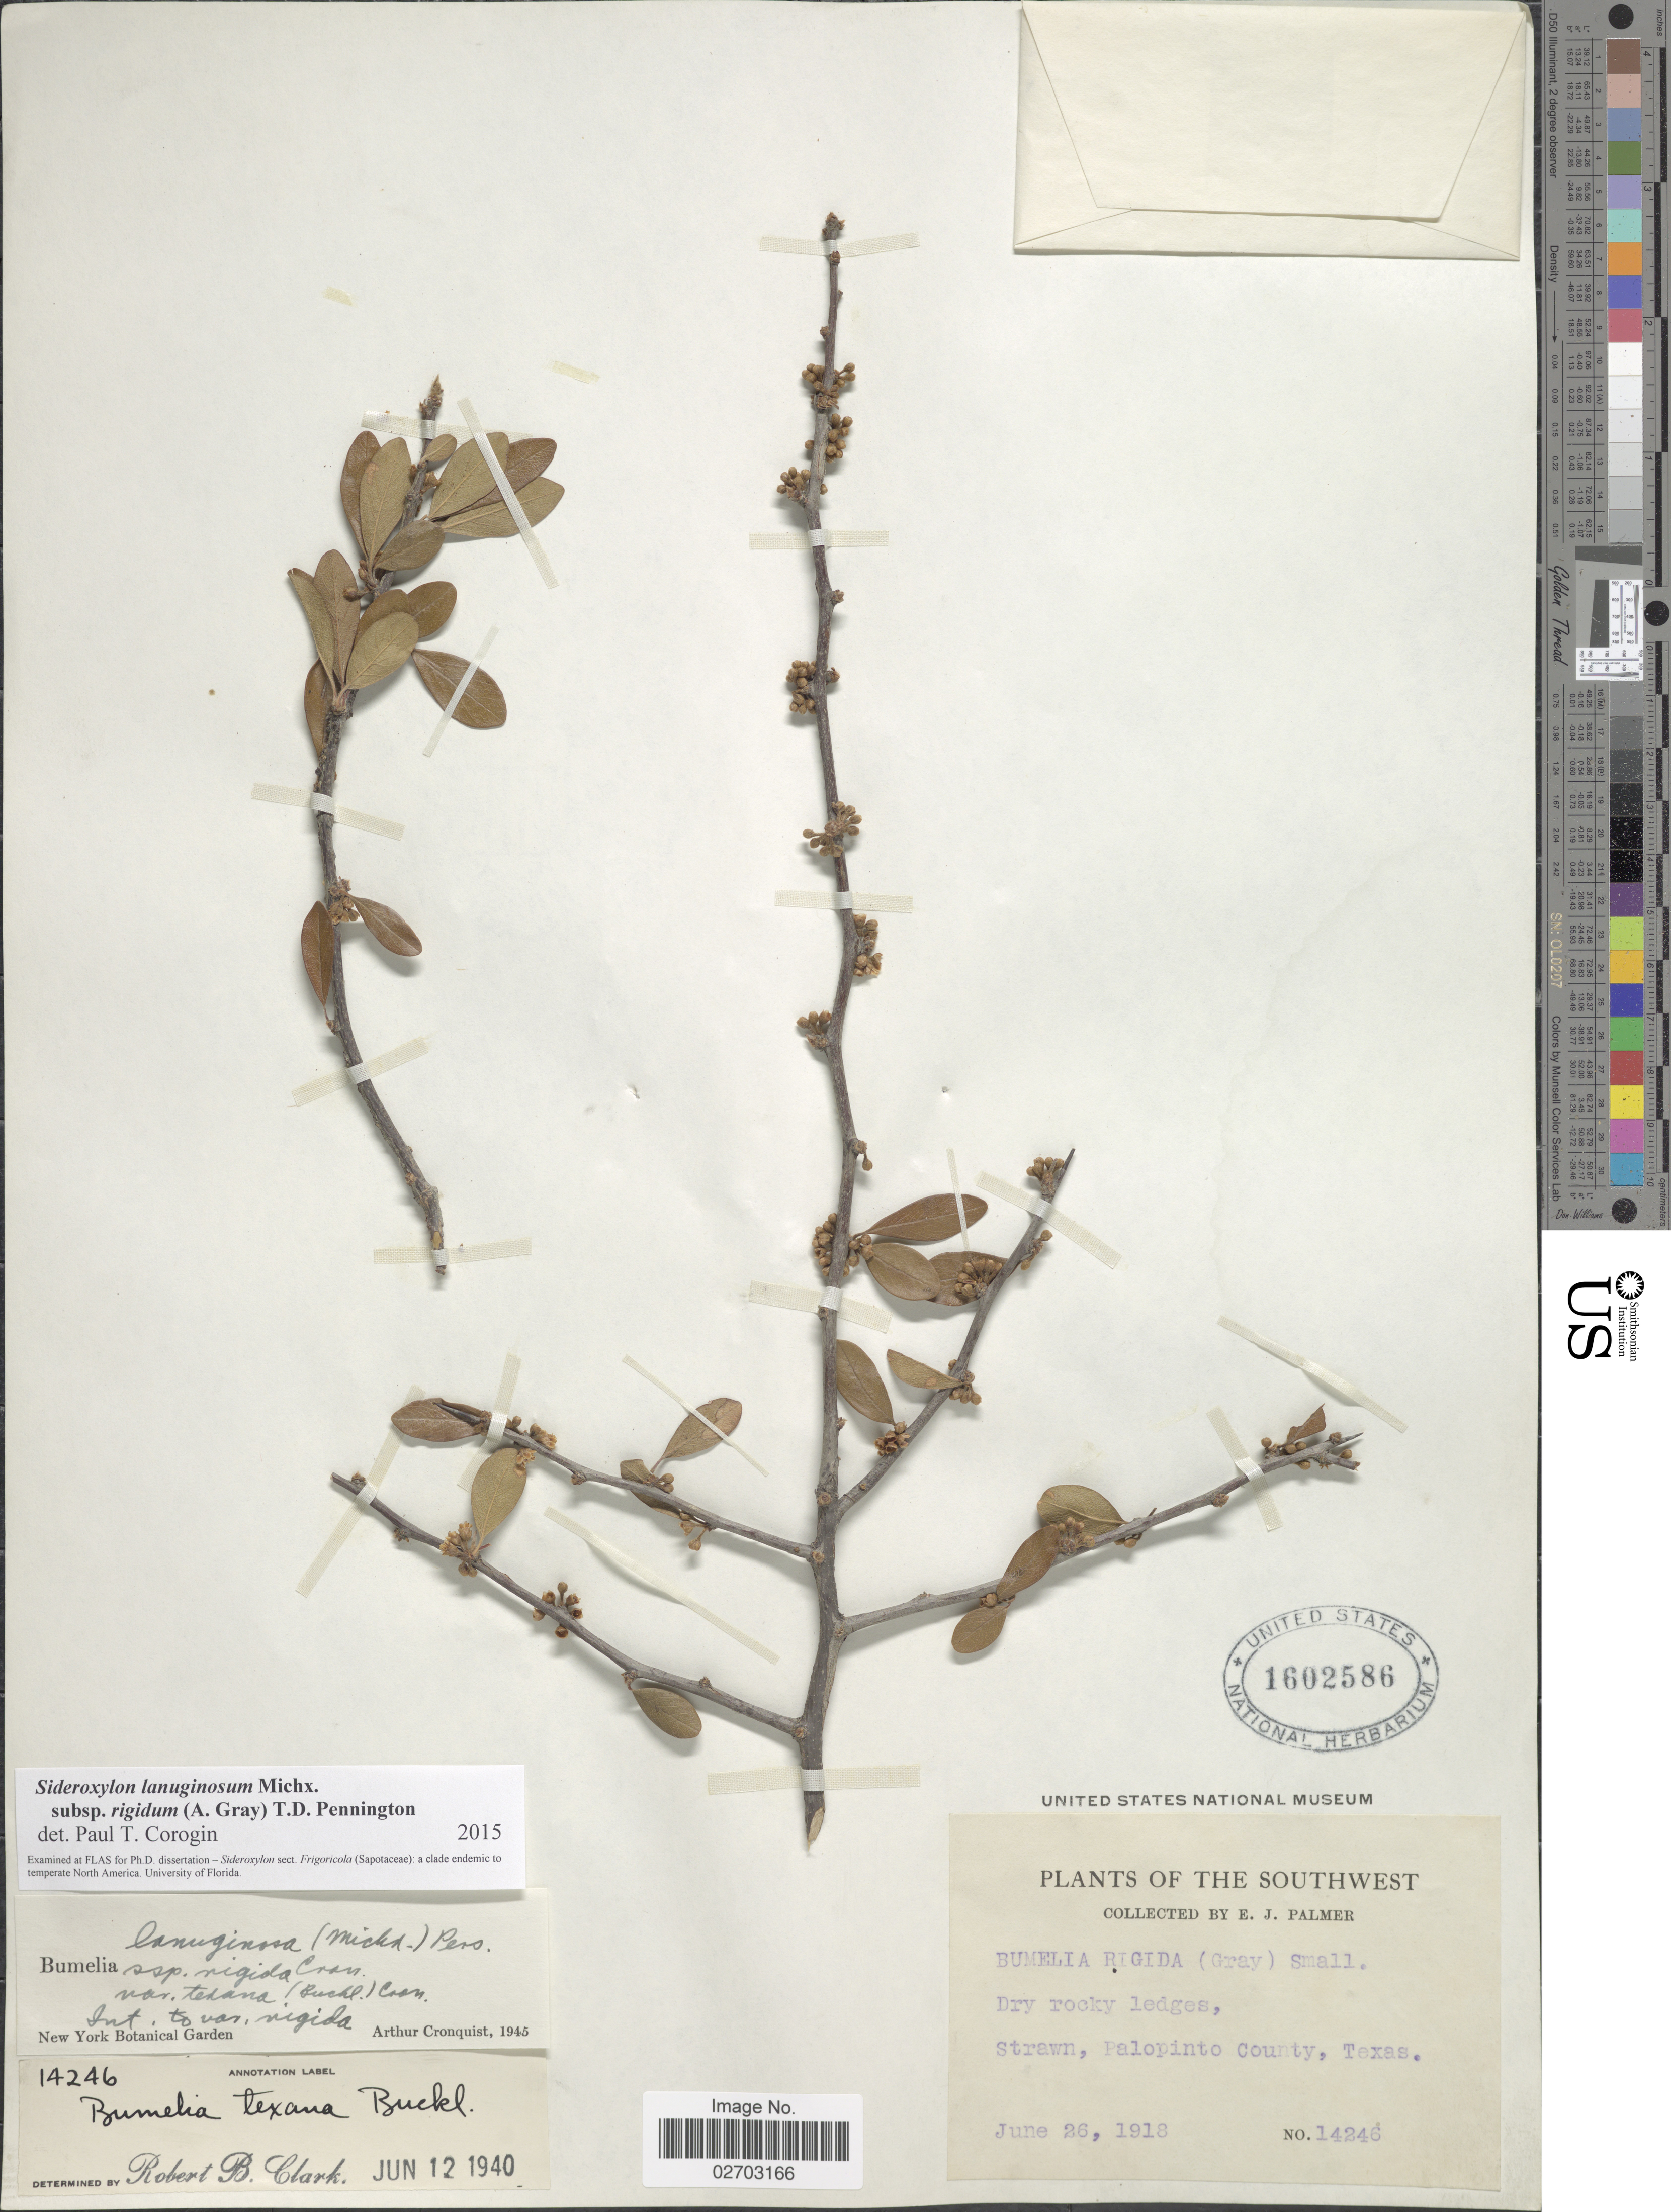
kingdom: Plantae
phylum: Tracheophyta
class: Magnoliopsida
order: Ericales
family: Sapotaceae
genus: Sideroxylon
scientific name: Sideroxylon lanuginosum subsp. rigidum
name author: (A. Gray) T.D. Penn.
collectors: E. J. Palmer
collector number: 14246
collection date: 1918-06-26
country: United States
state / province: Texas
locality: Southwest, dry rocky ledges, Strawn, Palopinto County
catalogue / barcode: US 1602586